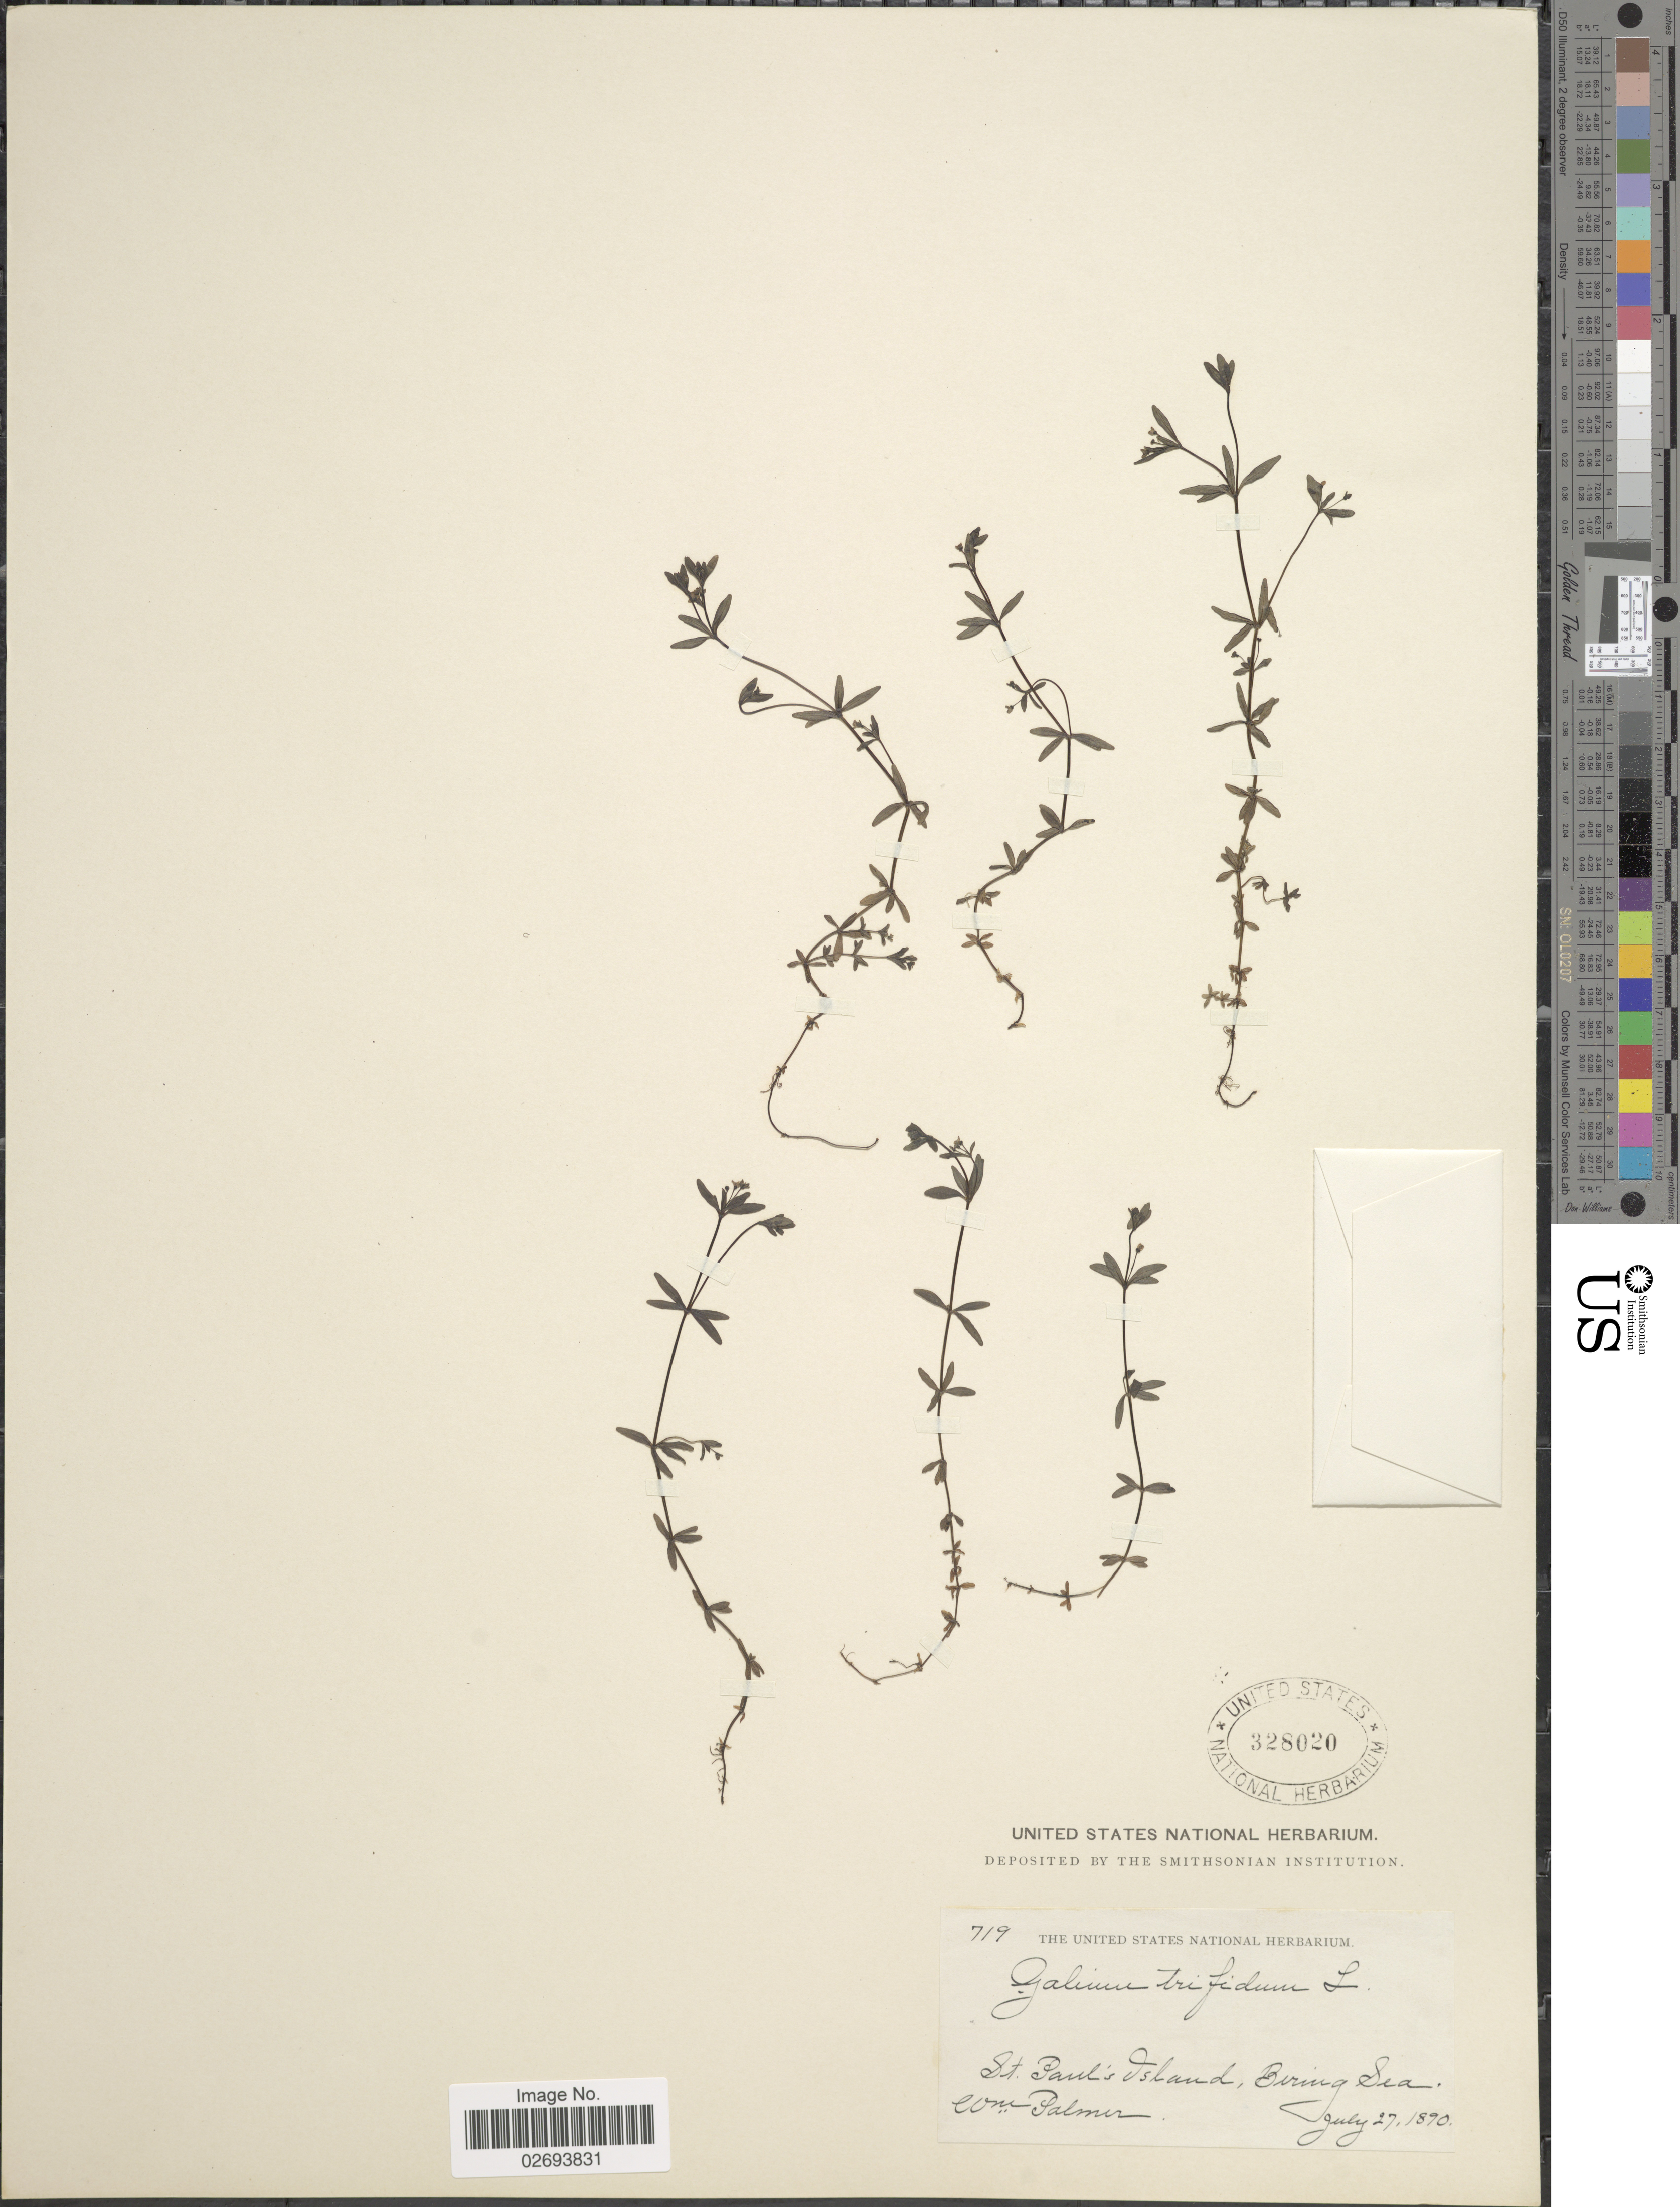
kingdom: Plantae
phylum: Tracheophyta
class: Magnoliopsida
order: Gentianales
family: Rubiaceae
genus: Galium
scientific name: Galium trifidum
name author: L.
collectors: E. Palmer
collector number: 719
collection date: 1890-07-27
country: United States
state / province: Alaska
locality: St. Paul's Island, Bering Sea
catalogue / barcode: US 328020